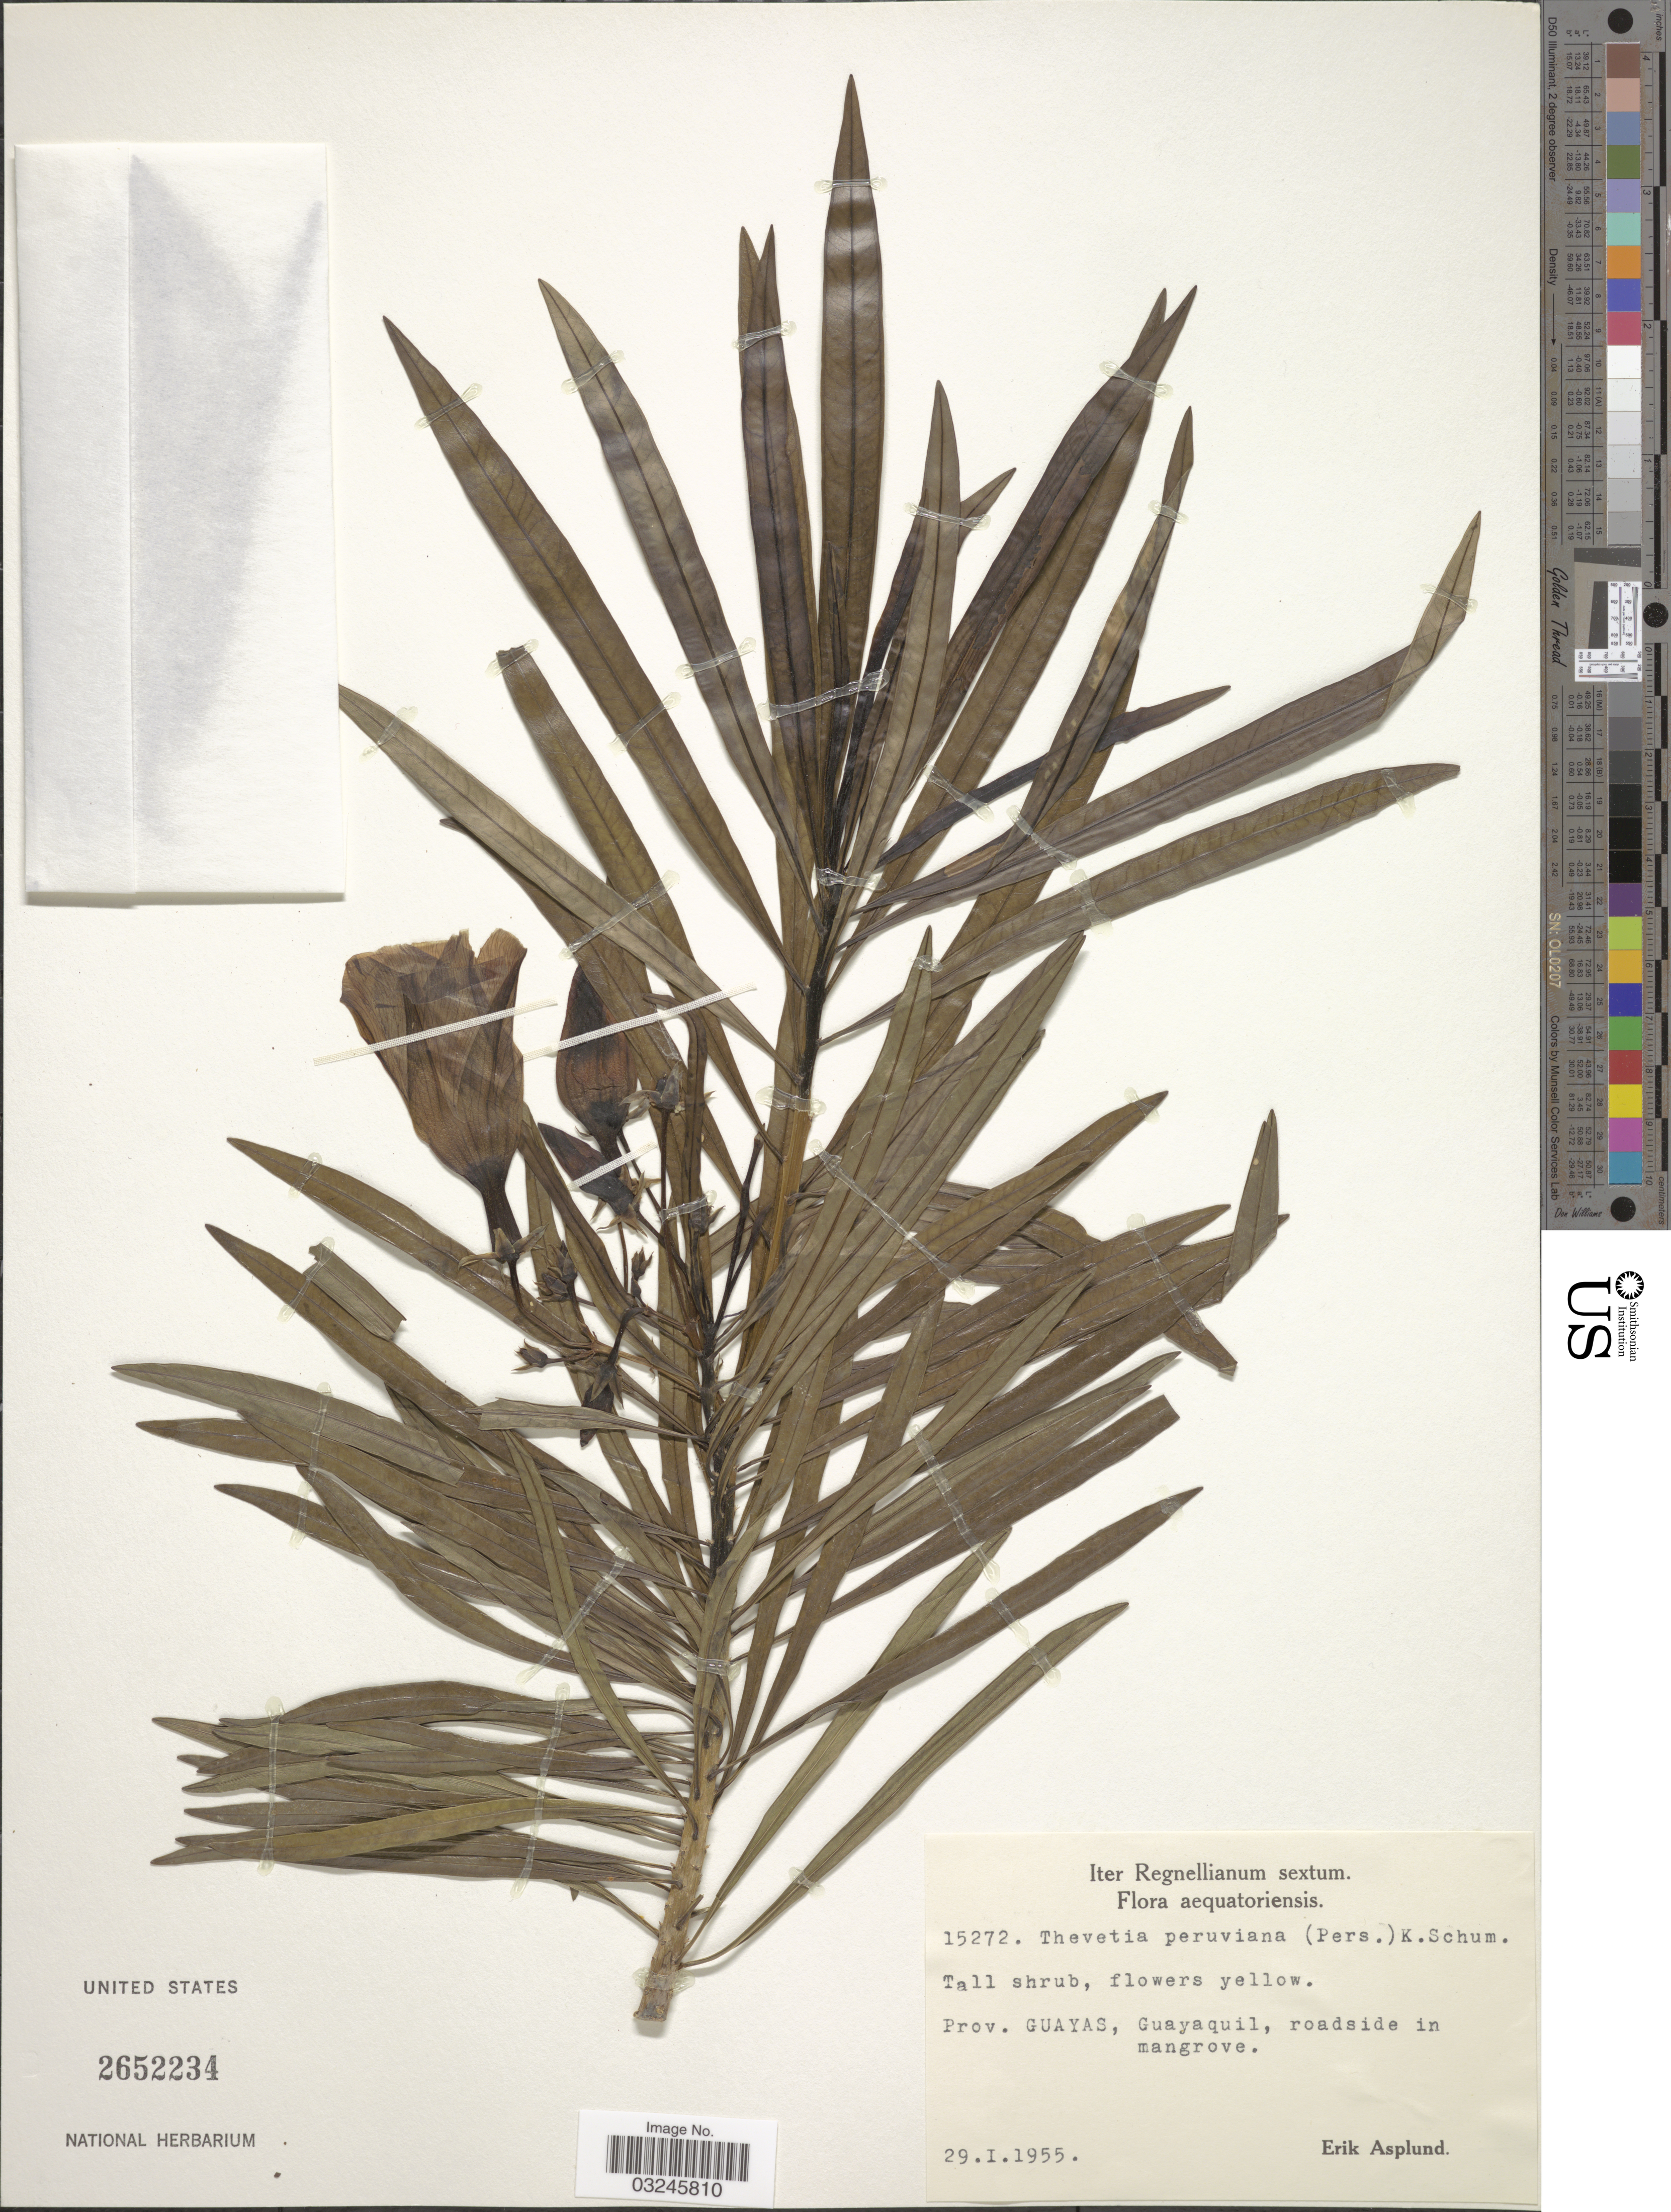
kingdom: Plantae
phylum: Tracheophyta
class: Magnoliopsida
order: Gentianales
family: Apocynaceae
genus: Thevetia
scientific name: Thevetia peruviana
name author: (Pers.) K. Schum.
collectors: E. Asplund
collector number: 15272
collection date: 1955-01-29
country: Ecuador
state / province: Guayas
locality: Prov. Guayas, Guayaquil, roadside in mangrove.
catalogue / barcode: US 2652234